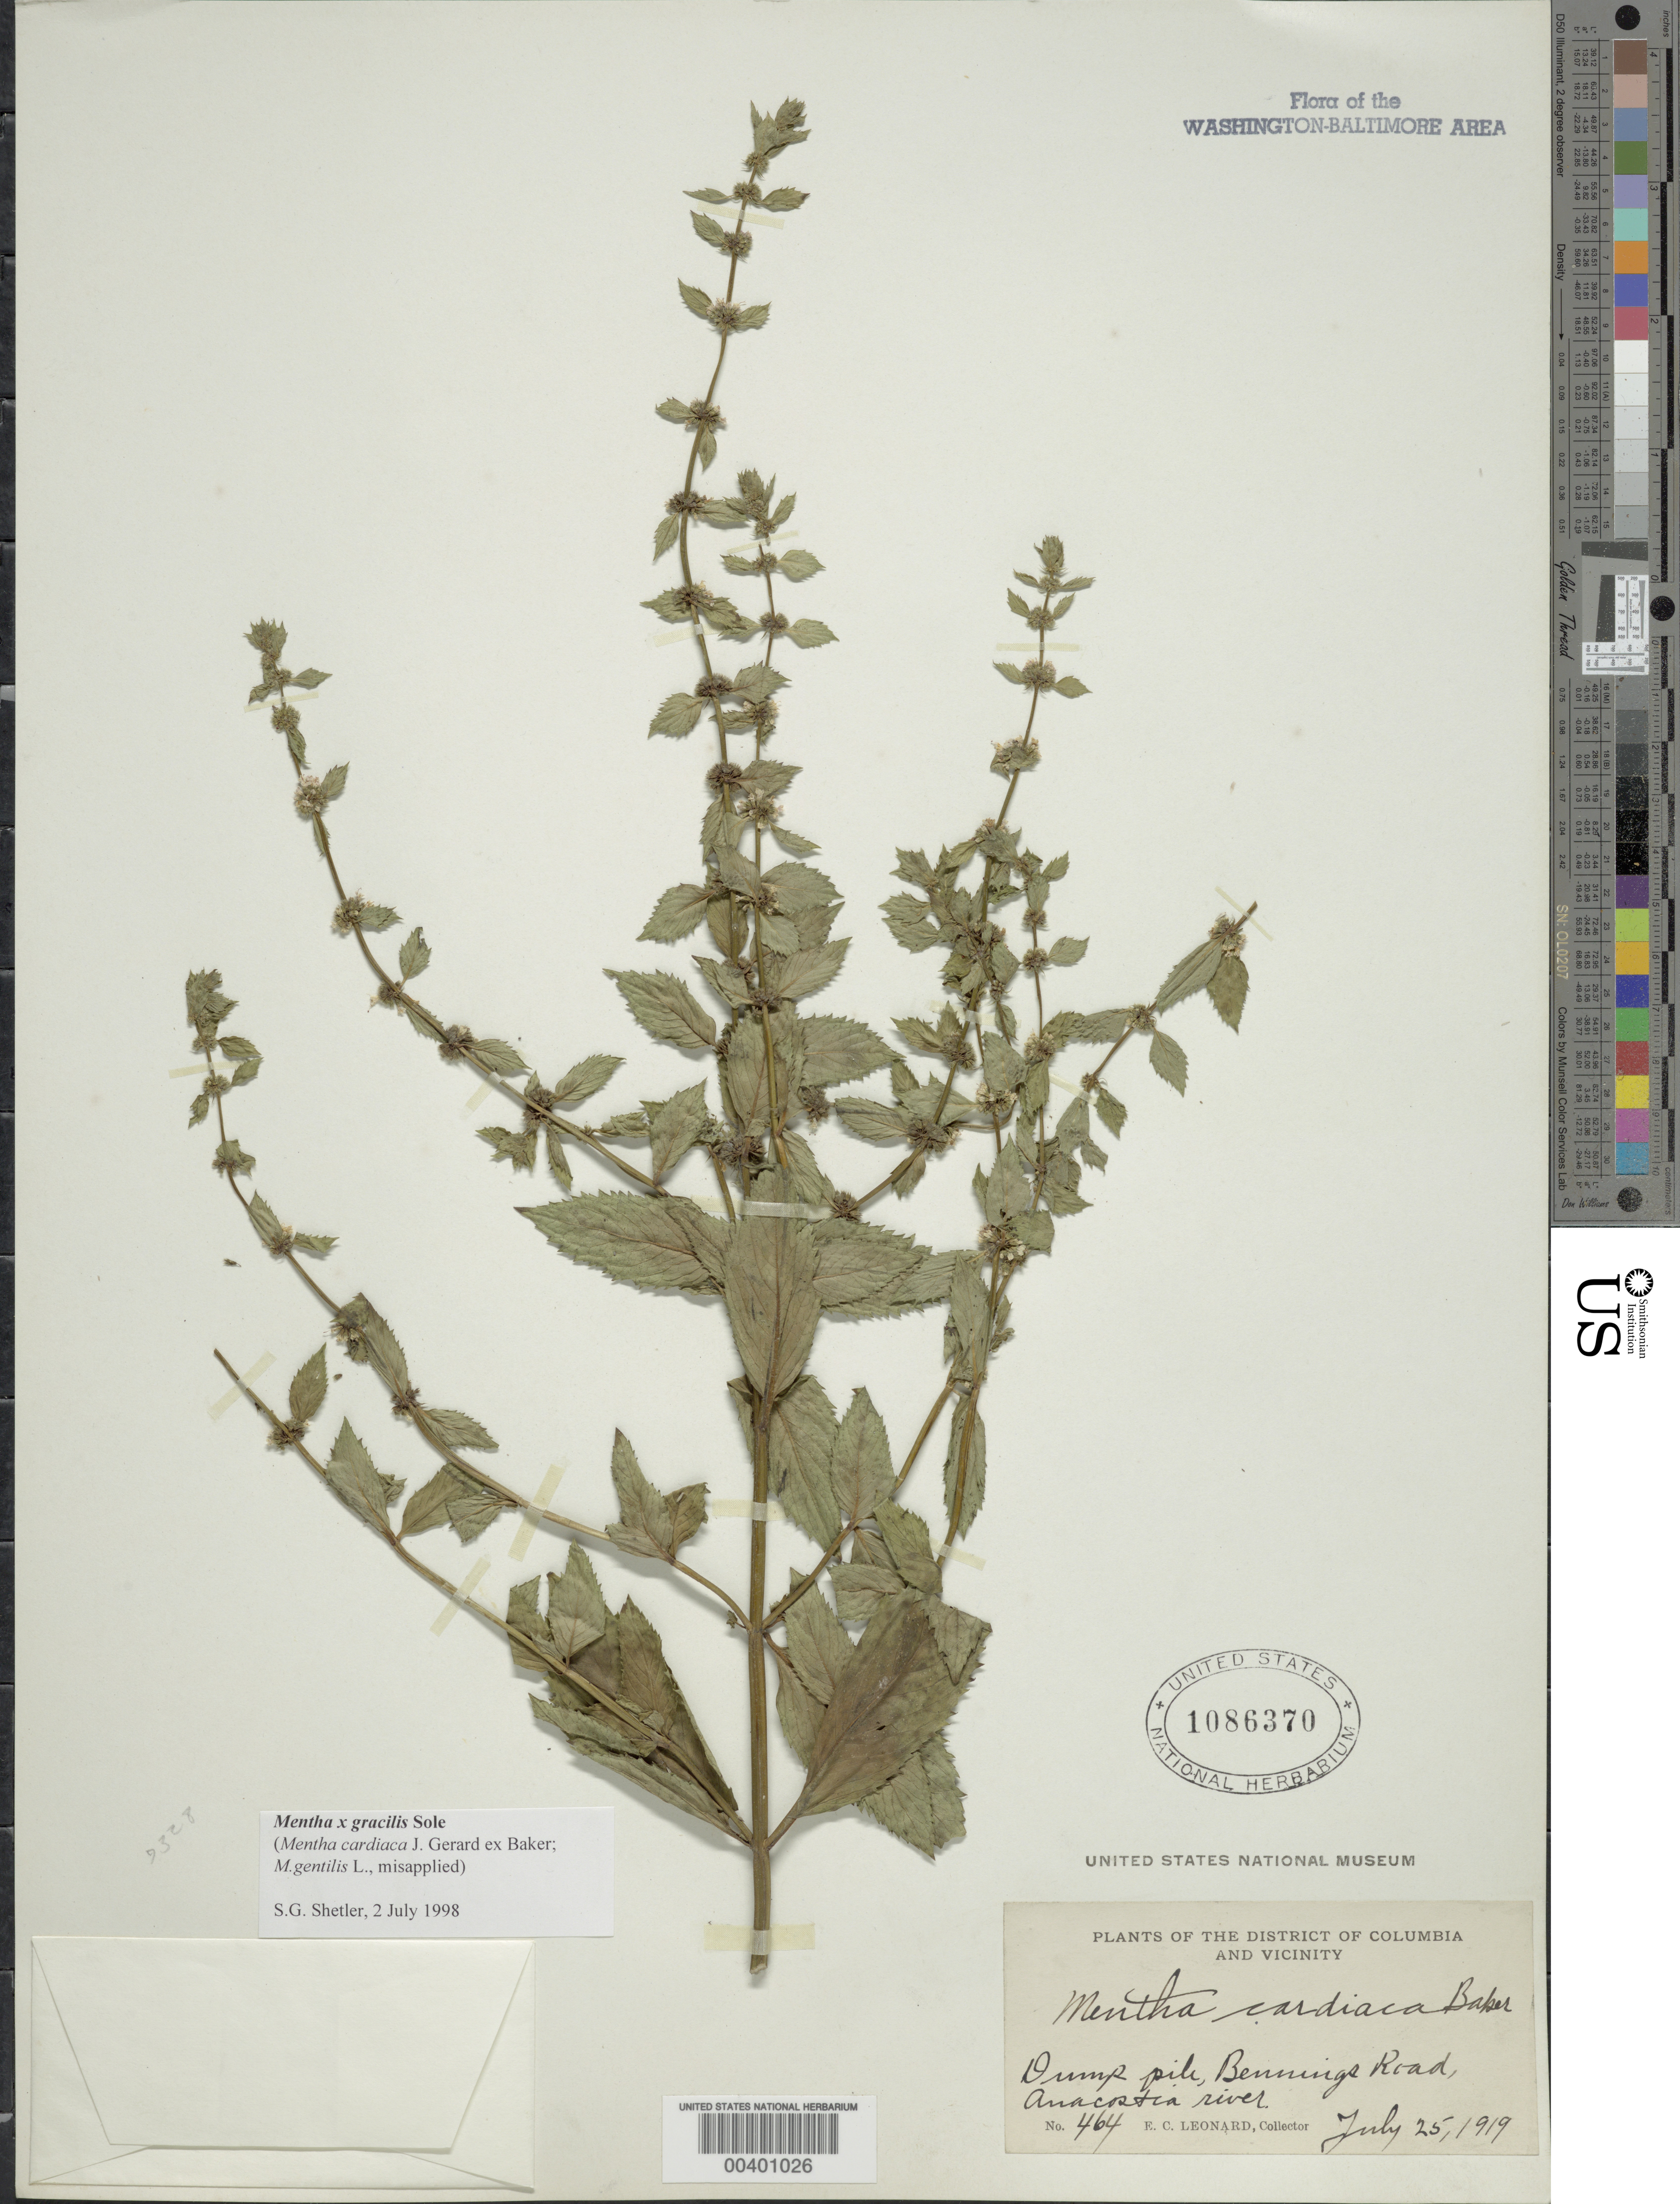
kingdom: Plantae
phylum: Tracheophyta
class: Magnoliopsida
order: Lamiales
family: Lamiaceae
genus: Mentha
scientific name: Mentha x gracilis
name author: Sole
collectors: E. C. Leonard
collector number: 464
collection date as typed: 25 Jul 1919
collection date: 1919-07-25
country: United States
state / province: District of Columbia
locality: Dump along Bennings Road near Anacostia River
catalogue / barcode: US 1086370